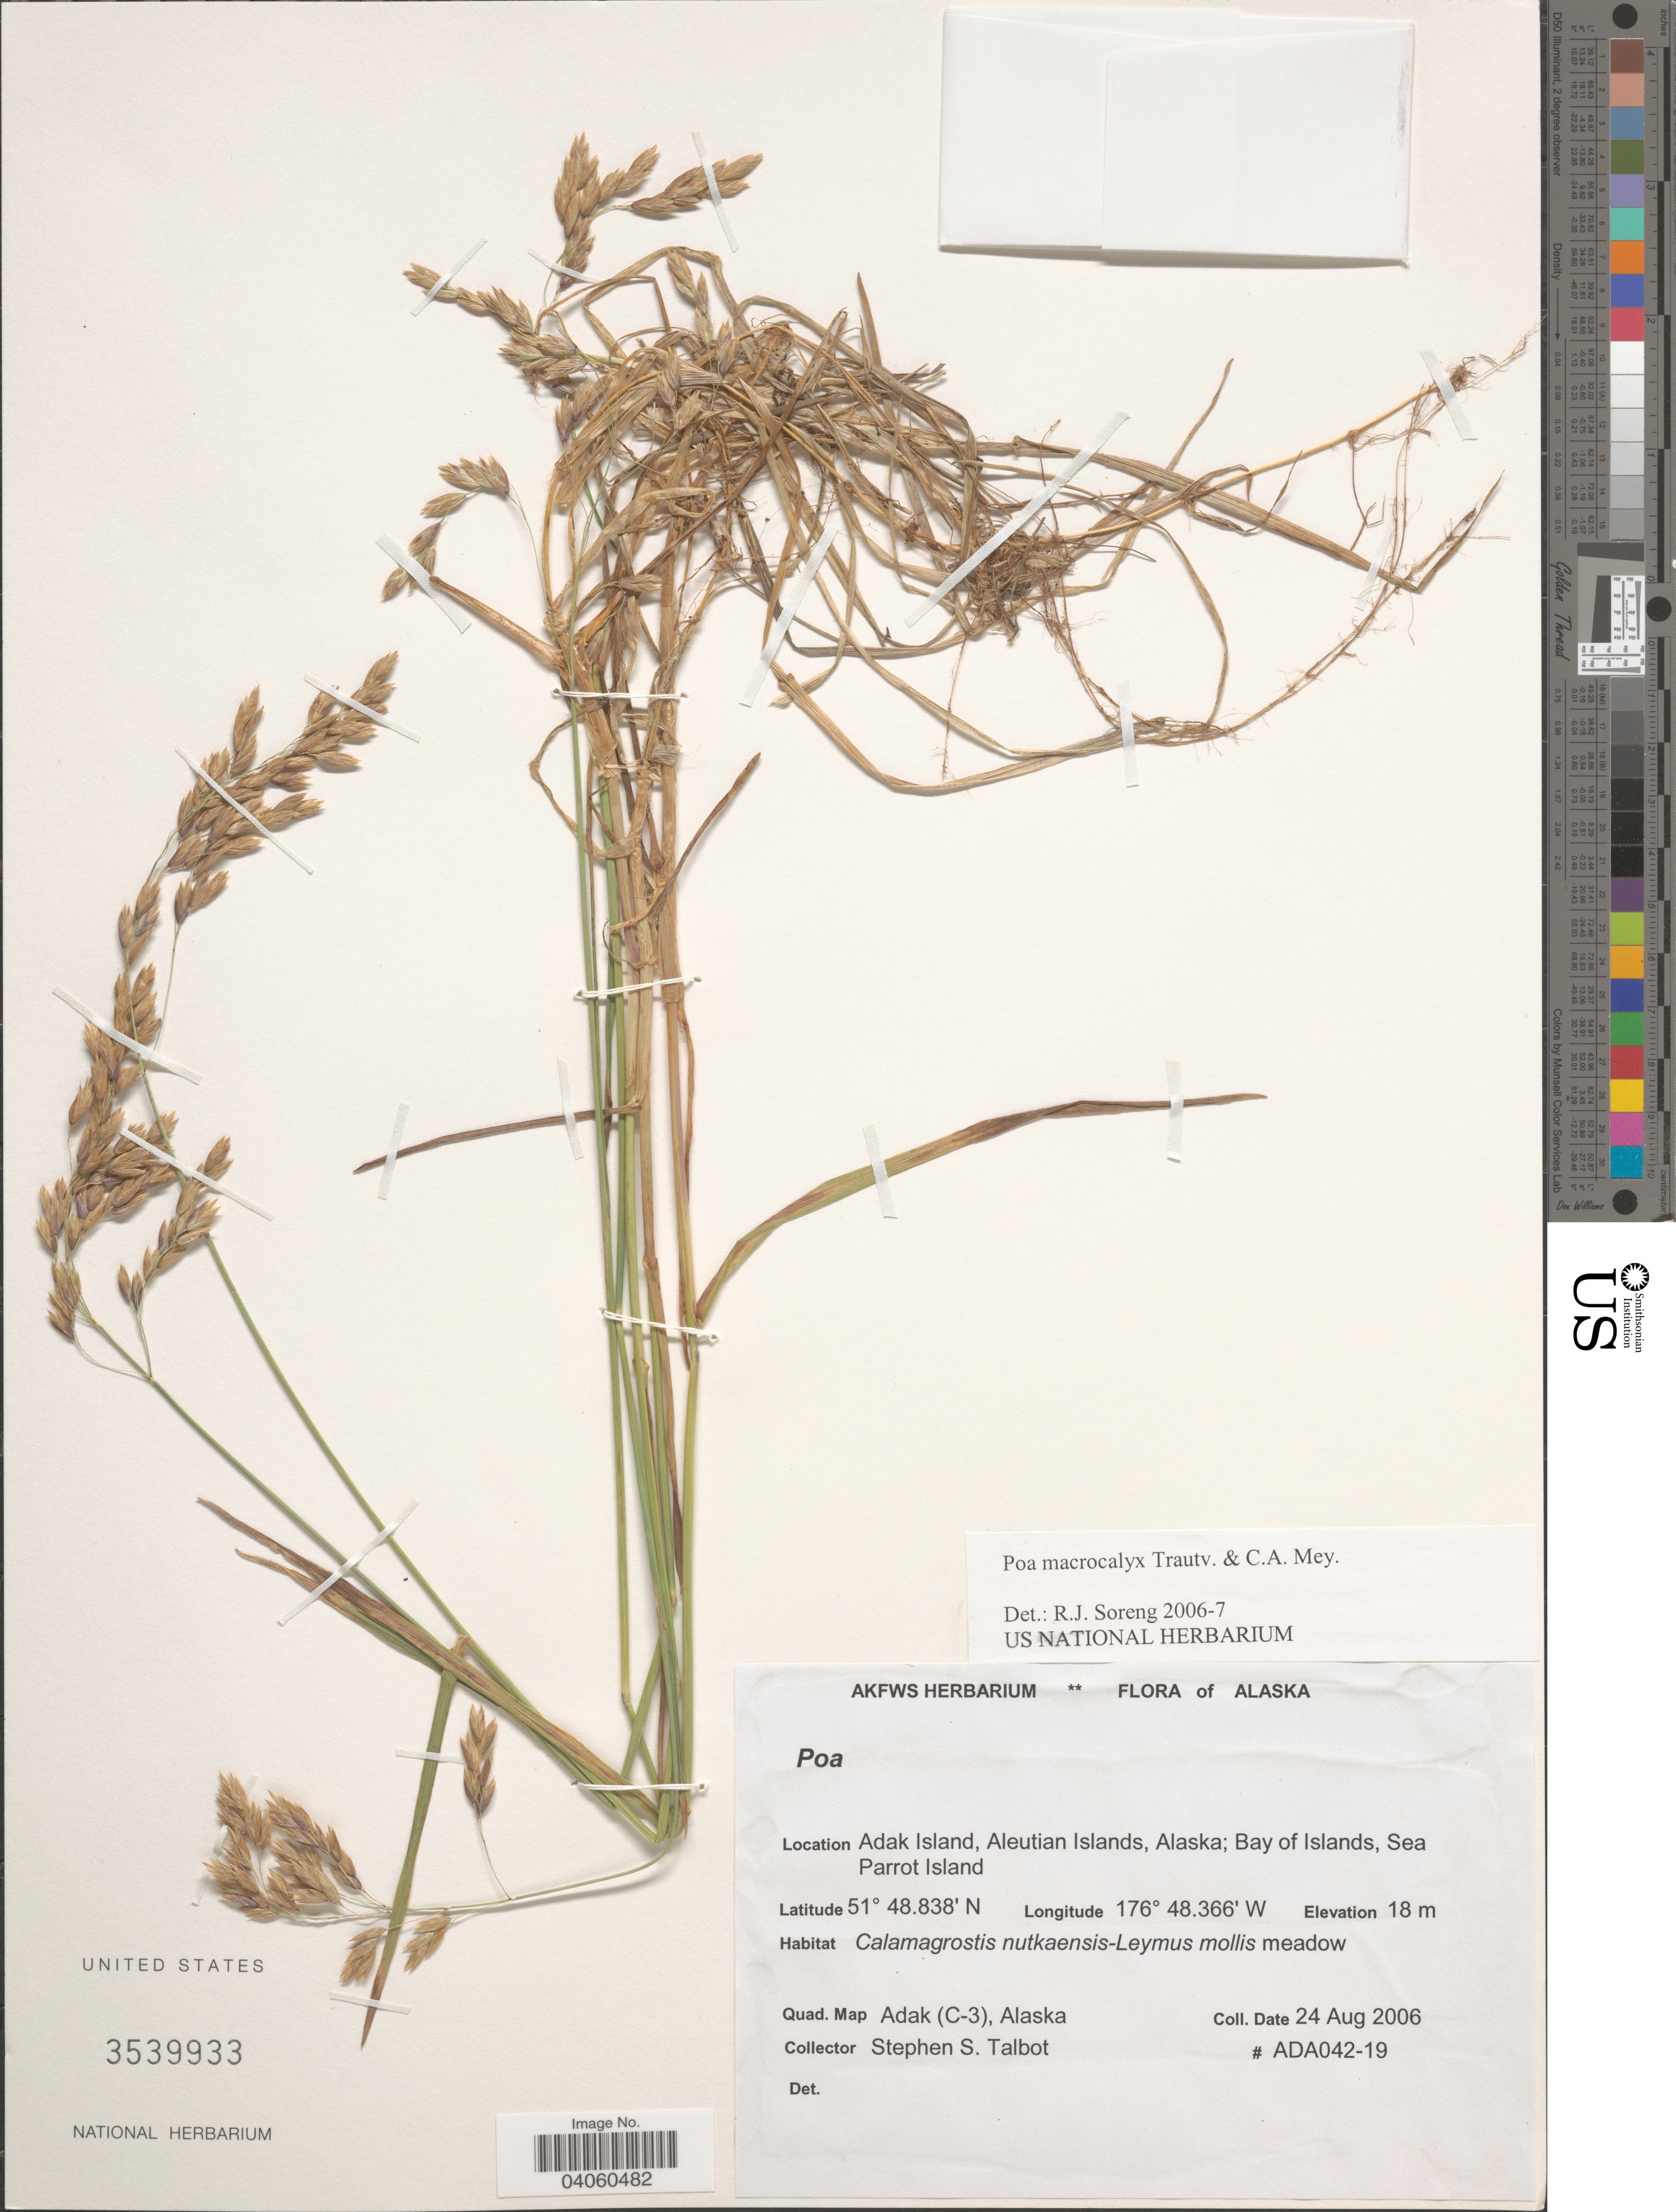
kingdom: Plantae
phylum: Tracheophyta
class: Liliopsida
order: Poales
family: Poaceae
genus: Poa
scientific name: Poa macrocalyx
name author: Trautv. & C.A. Mey.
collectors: S. S. Talbot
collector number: ADA042-19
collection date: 2006-08-24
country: United States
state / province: Alaska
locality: Adak Island, Aleutian Islands; Bay of Islands, Sea Parrot Island. Quad. Map Adak(C-3).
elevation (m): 18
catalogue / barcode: US 3539933